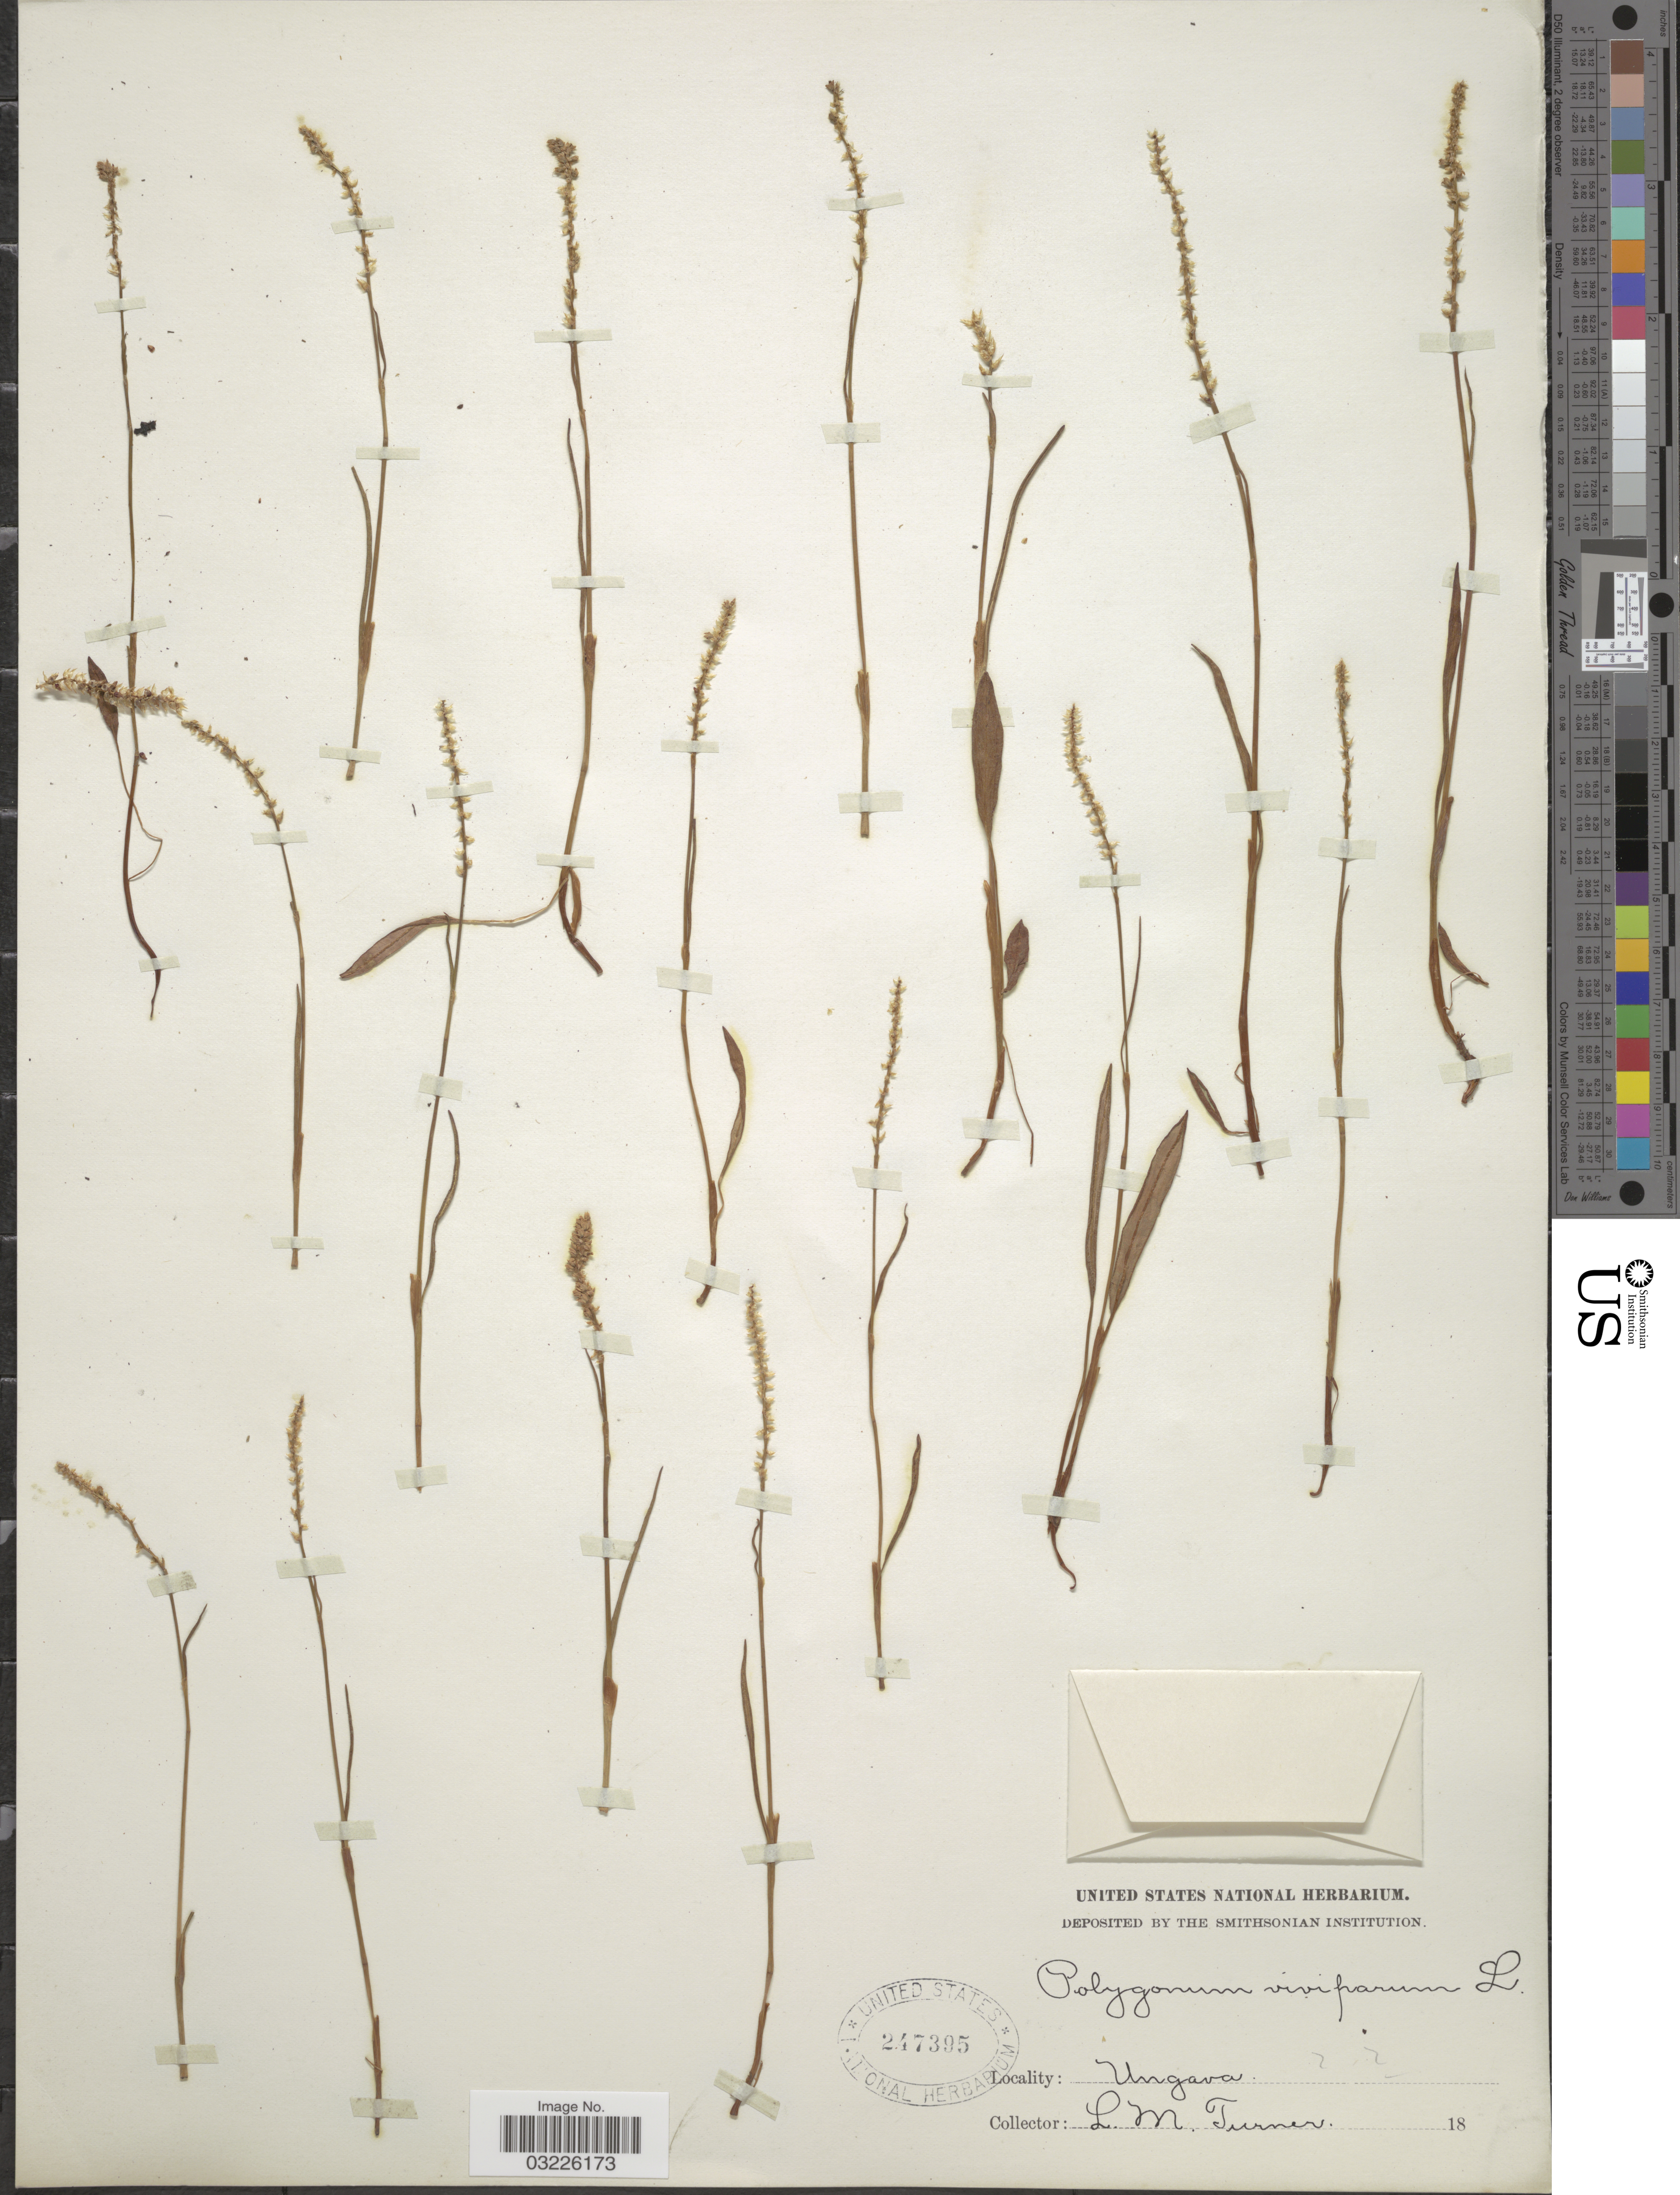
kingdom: Plantae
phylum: Tracheophyta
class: Magnoliopsida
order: Caryophyllales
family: Polygonaceae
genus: Bistorta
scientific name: Bistorta vivipara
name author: (L.) Delarbre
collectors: L. M. Turner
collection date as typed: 18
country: Canada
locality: Ungava.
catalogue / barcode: US 247395